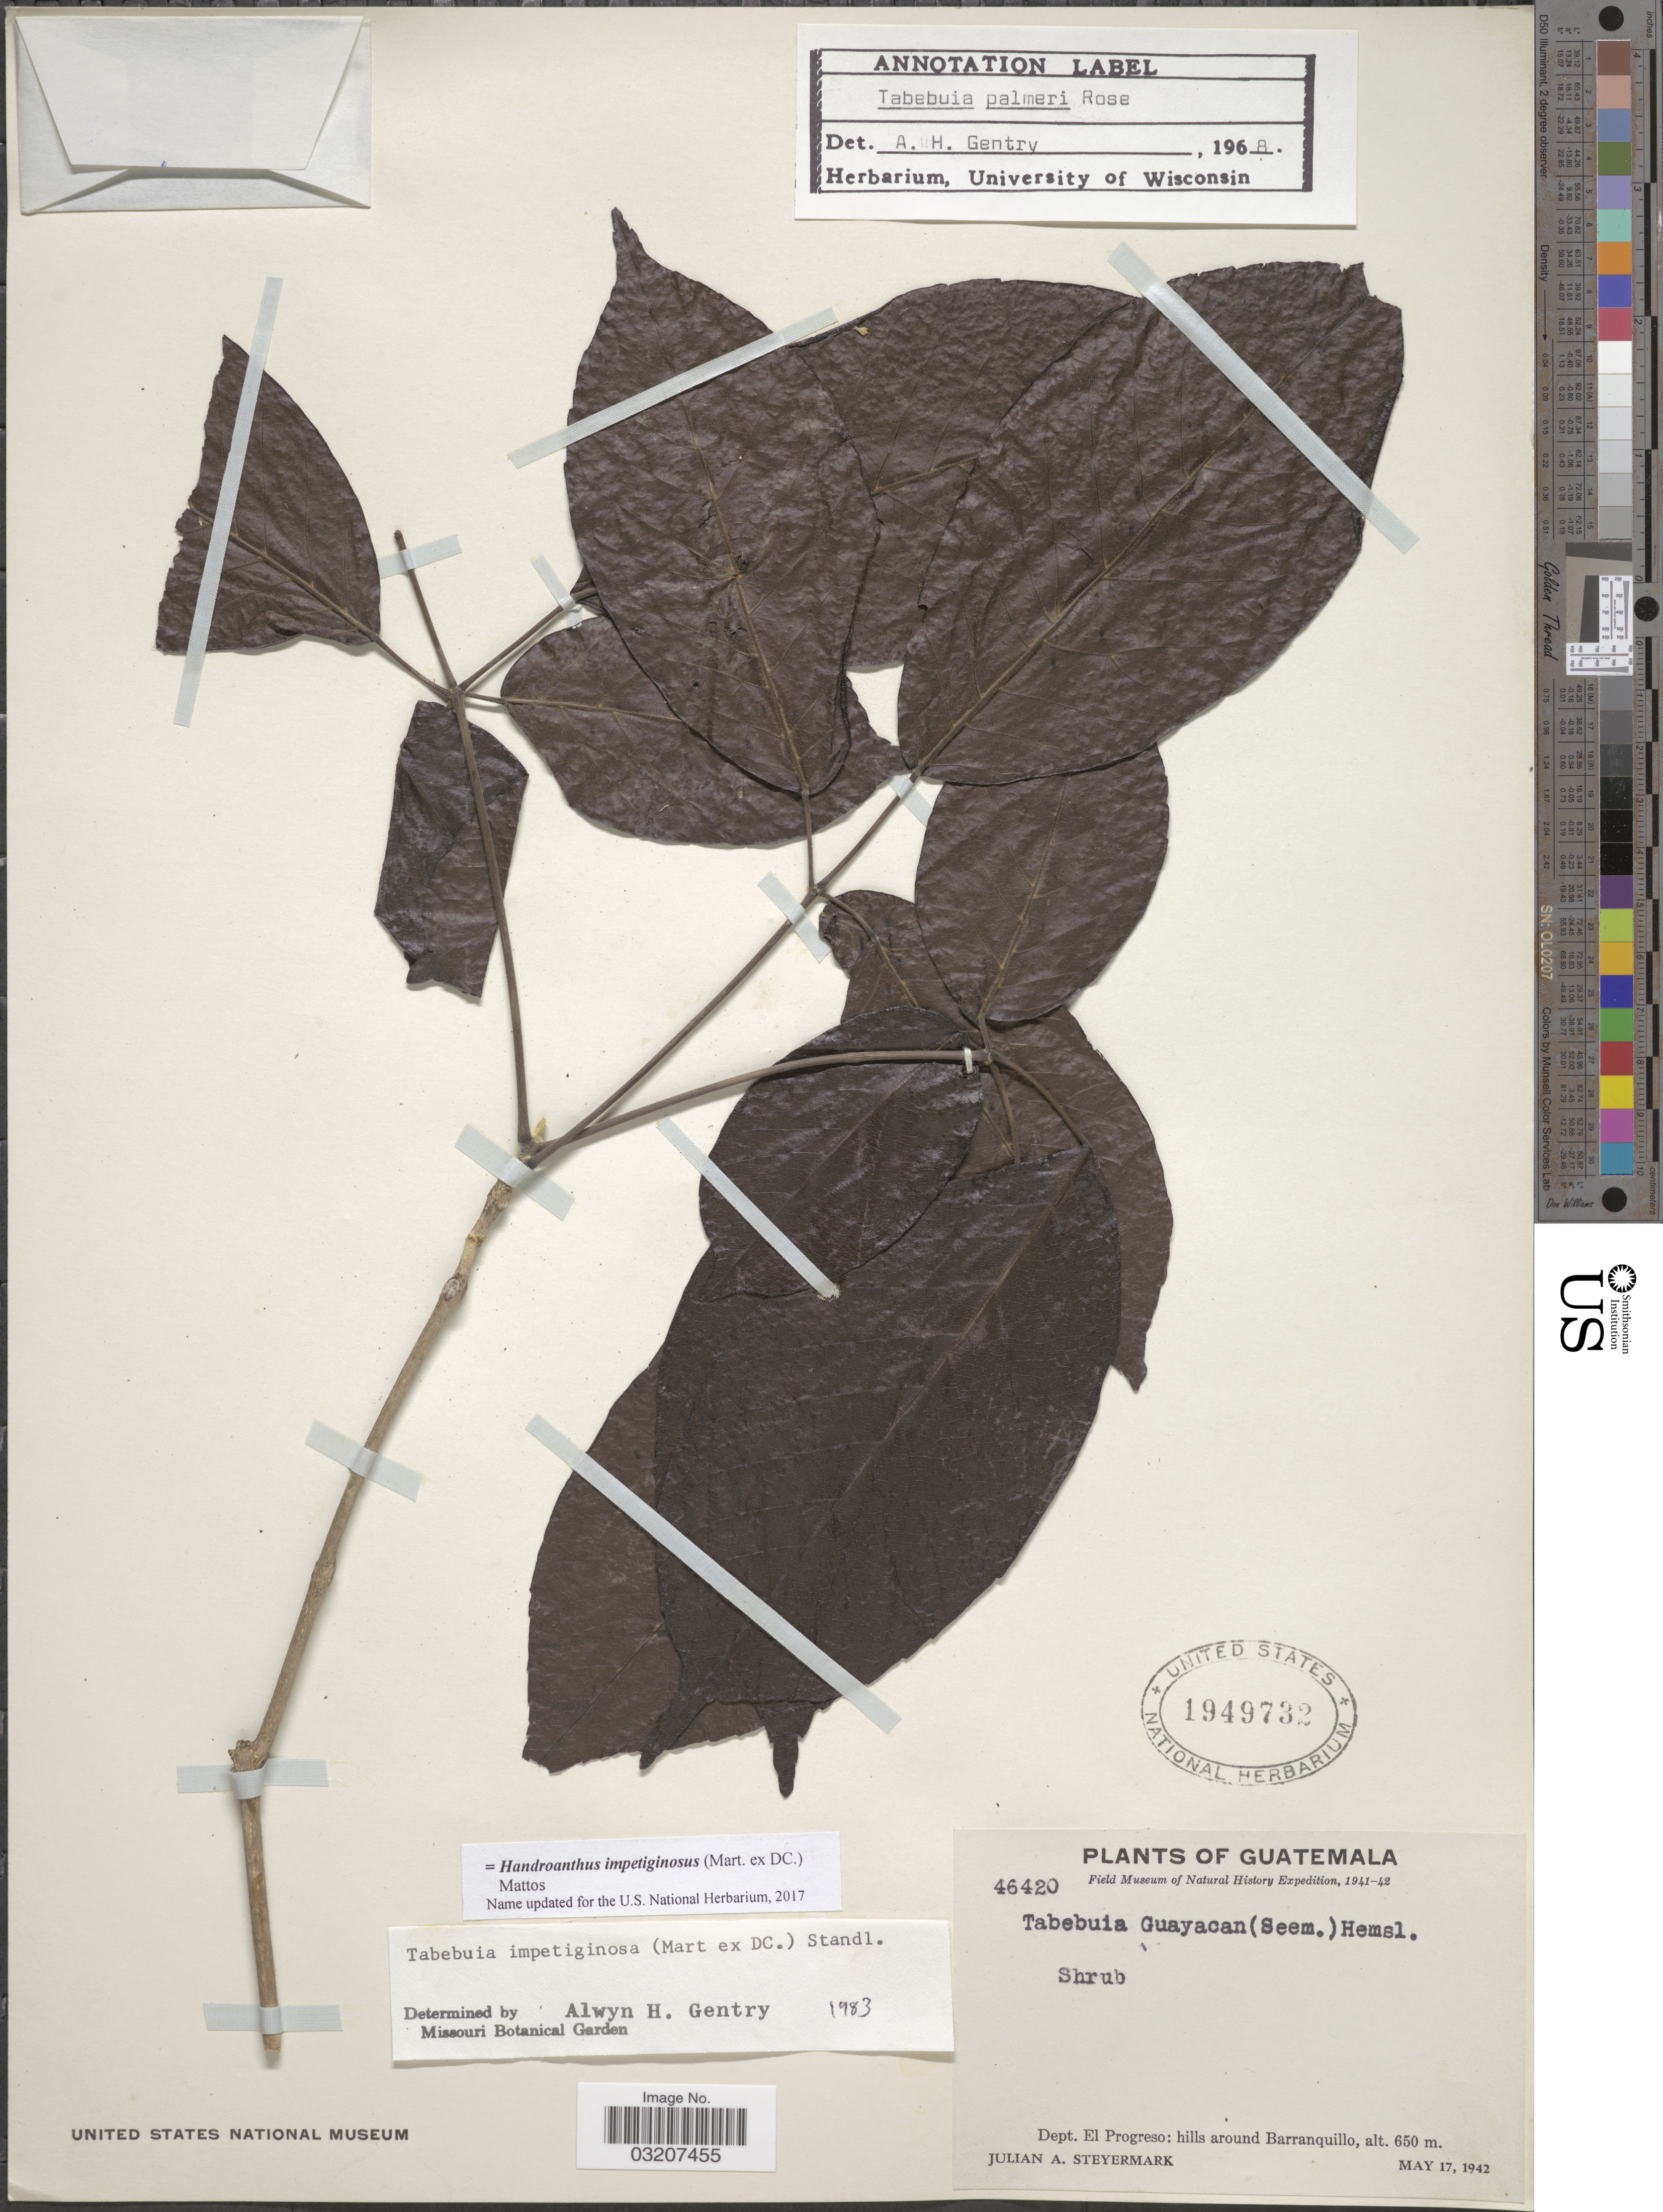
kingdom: Plantae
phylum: Tracheophyta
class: Magnoliopsida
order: Lamiales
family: Bignoniaceae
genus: Handroanthus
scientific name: Handroanthus impetiginosus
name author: (Mart. ex DC.) Mattos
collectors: J. Steyermark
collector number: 46420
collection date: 1942-05-17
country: Guatemala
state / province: El Progreso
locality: Dept. El Progreso: hills around Barranquillo.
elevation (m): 650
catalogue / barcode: US 1949732